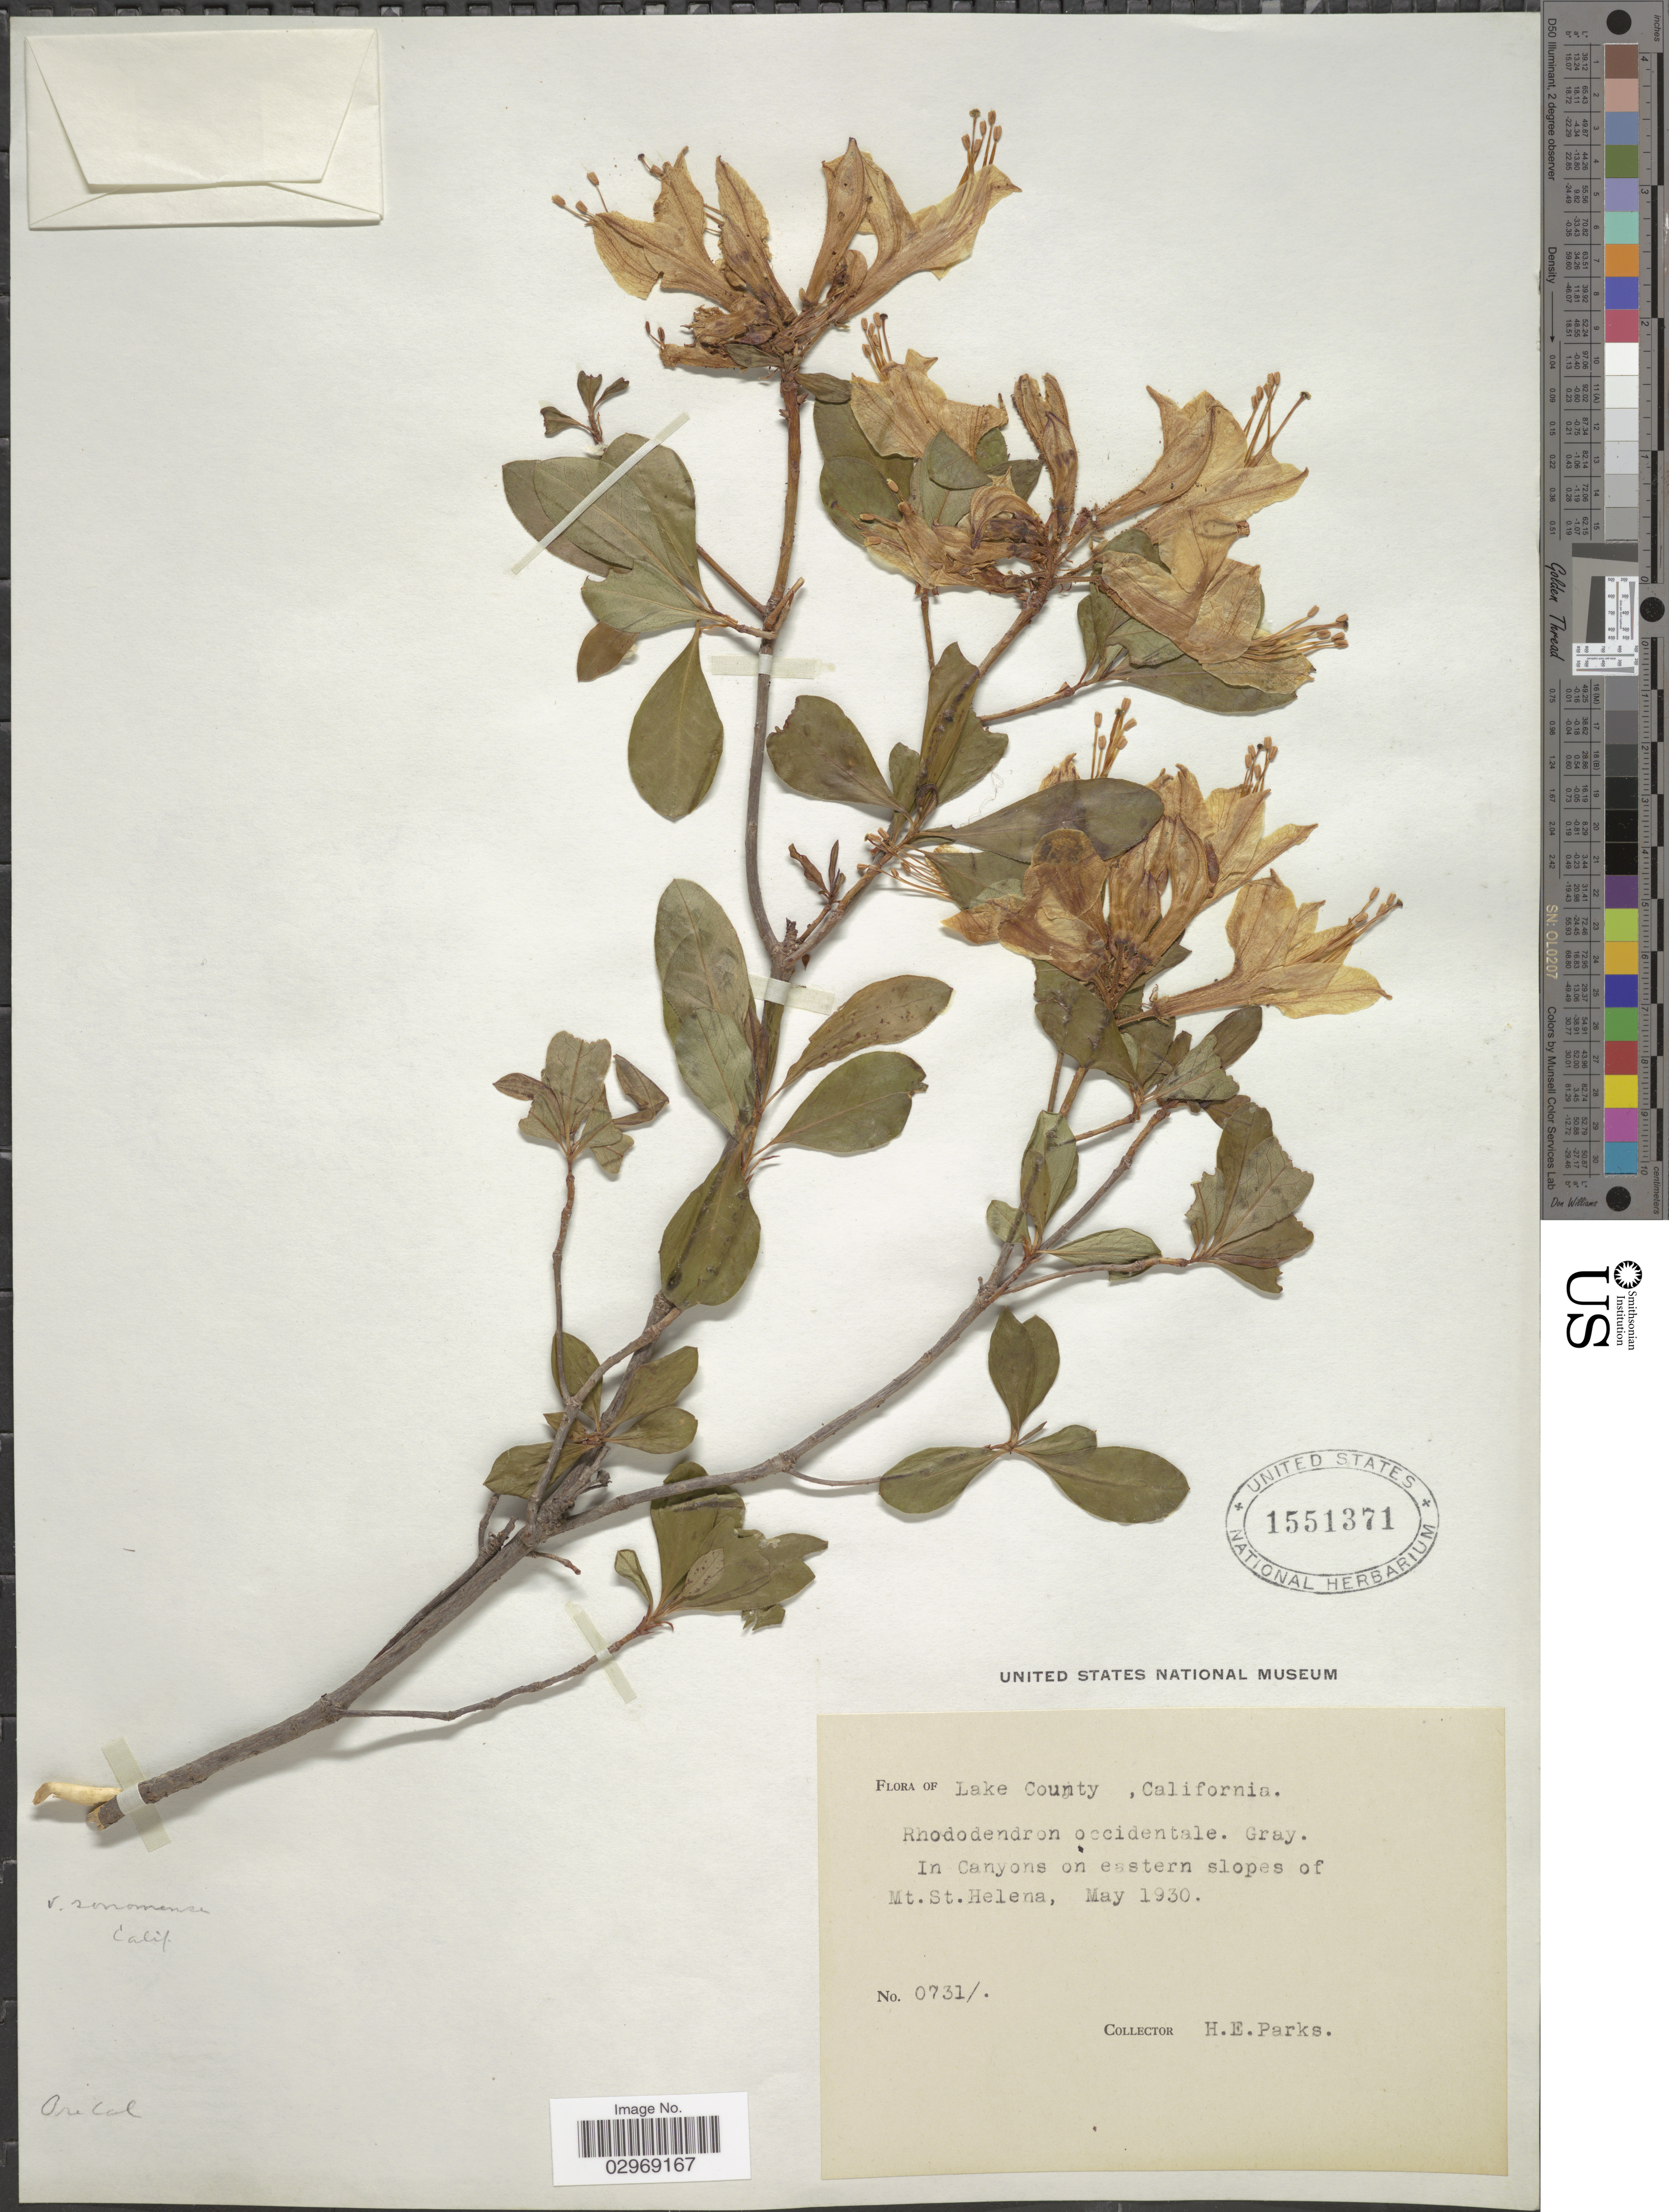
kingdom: Plantae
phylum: Tracheophyta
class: Magnoliopsida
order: Ericales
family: Ericaceae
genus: Rhododendron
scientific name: Rhododendron occidentale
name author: (Torr. & A. Gray) A. Gray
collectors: H. E. Parks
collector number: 0731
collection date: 1930-05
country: United States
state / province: California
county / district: Lake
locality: Lake County. In Canyons on eastern slopes of Mt. St. Helena.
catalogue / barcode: US 1551371